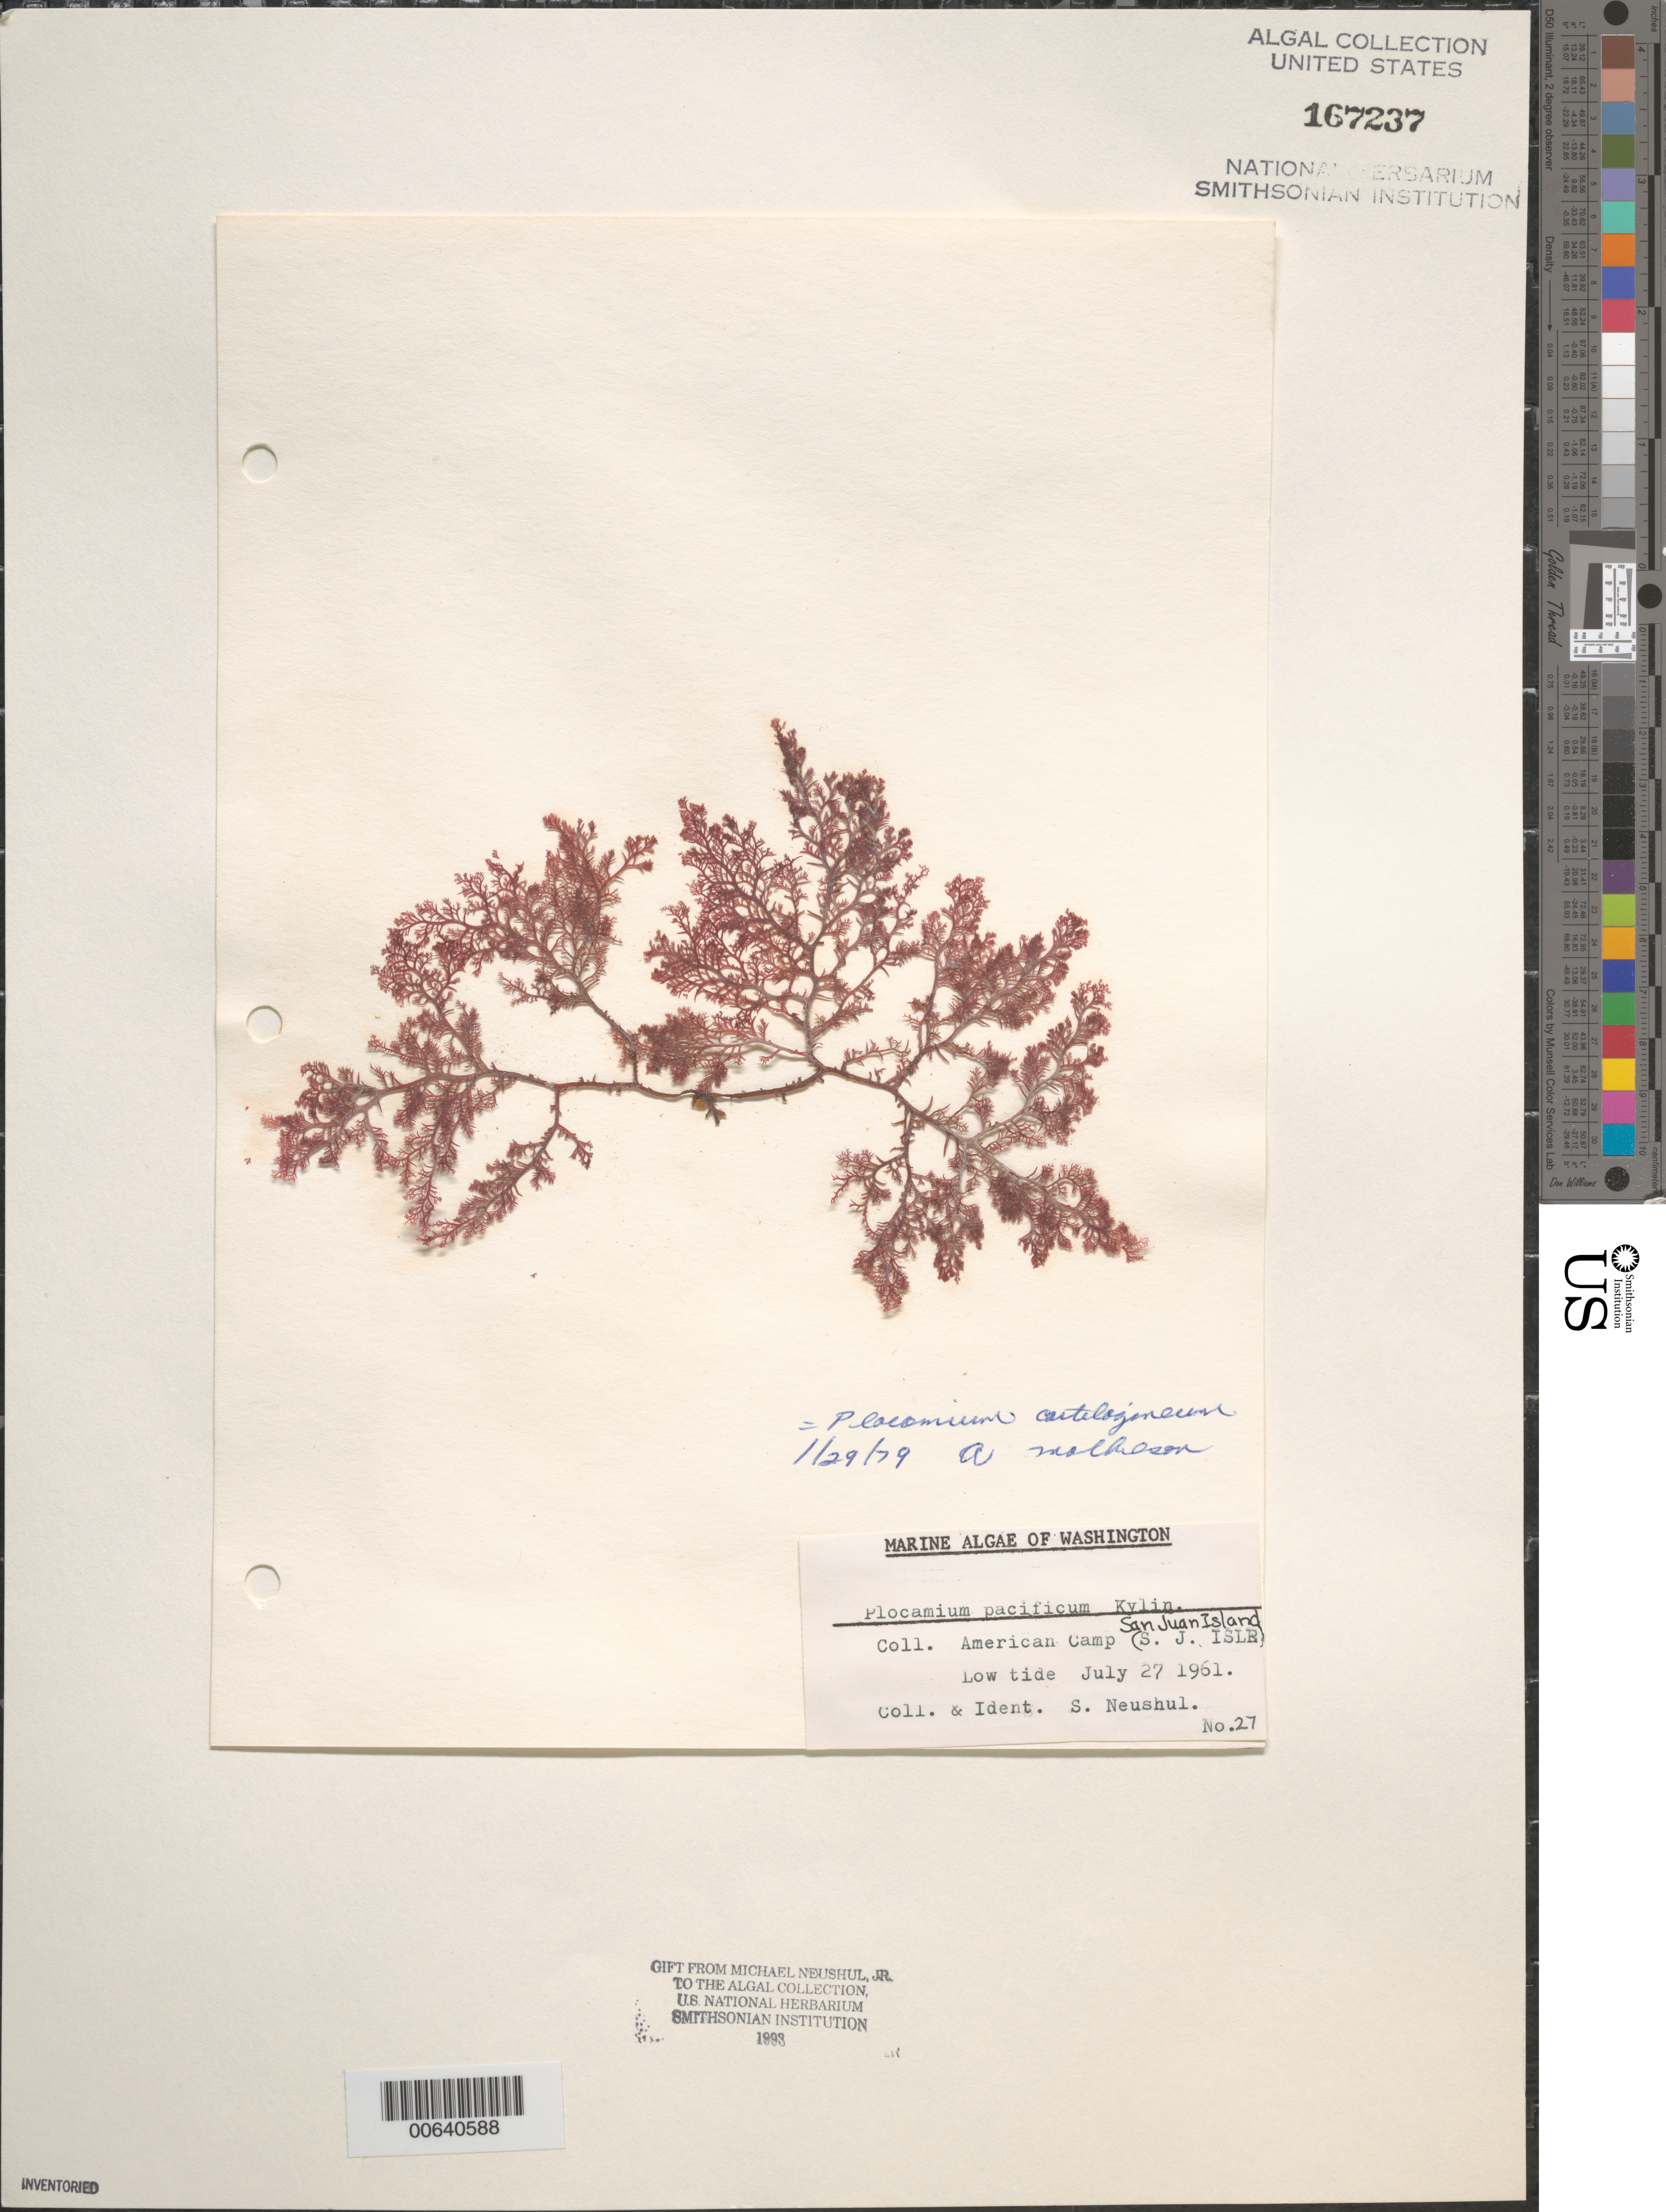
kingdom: Plantae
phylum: Rhodophyta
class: Florideophyceae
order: Plocamiales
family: Plocamiaceae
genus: Plocamium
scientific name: Plocamium cartilagineum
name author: (L.) P.S. Dixon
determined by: Mathieson, A. C.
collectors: S. Neushul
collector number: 27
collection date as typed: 27 Jul 1961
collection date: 1961-07-27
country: United States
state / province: Washington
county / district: San Juan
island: San Juan Island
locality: American Camp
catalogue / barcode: US 167237